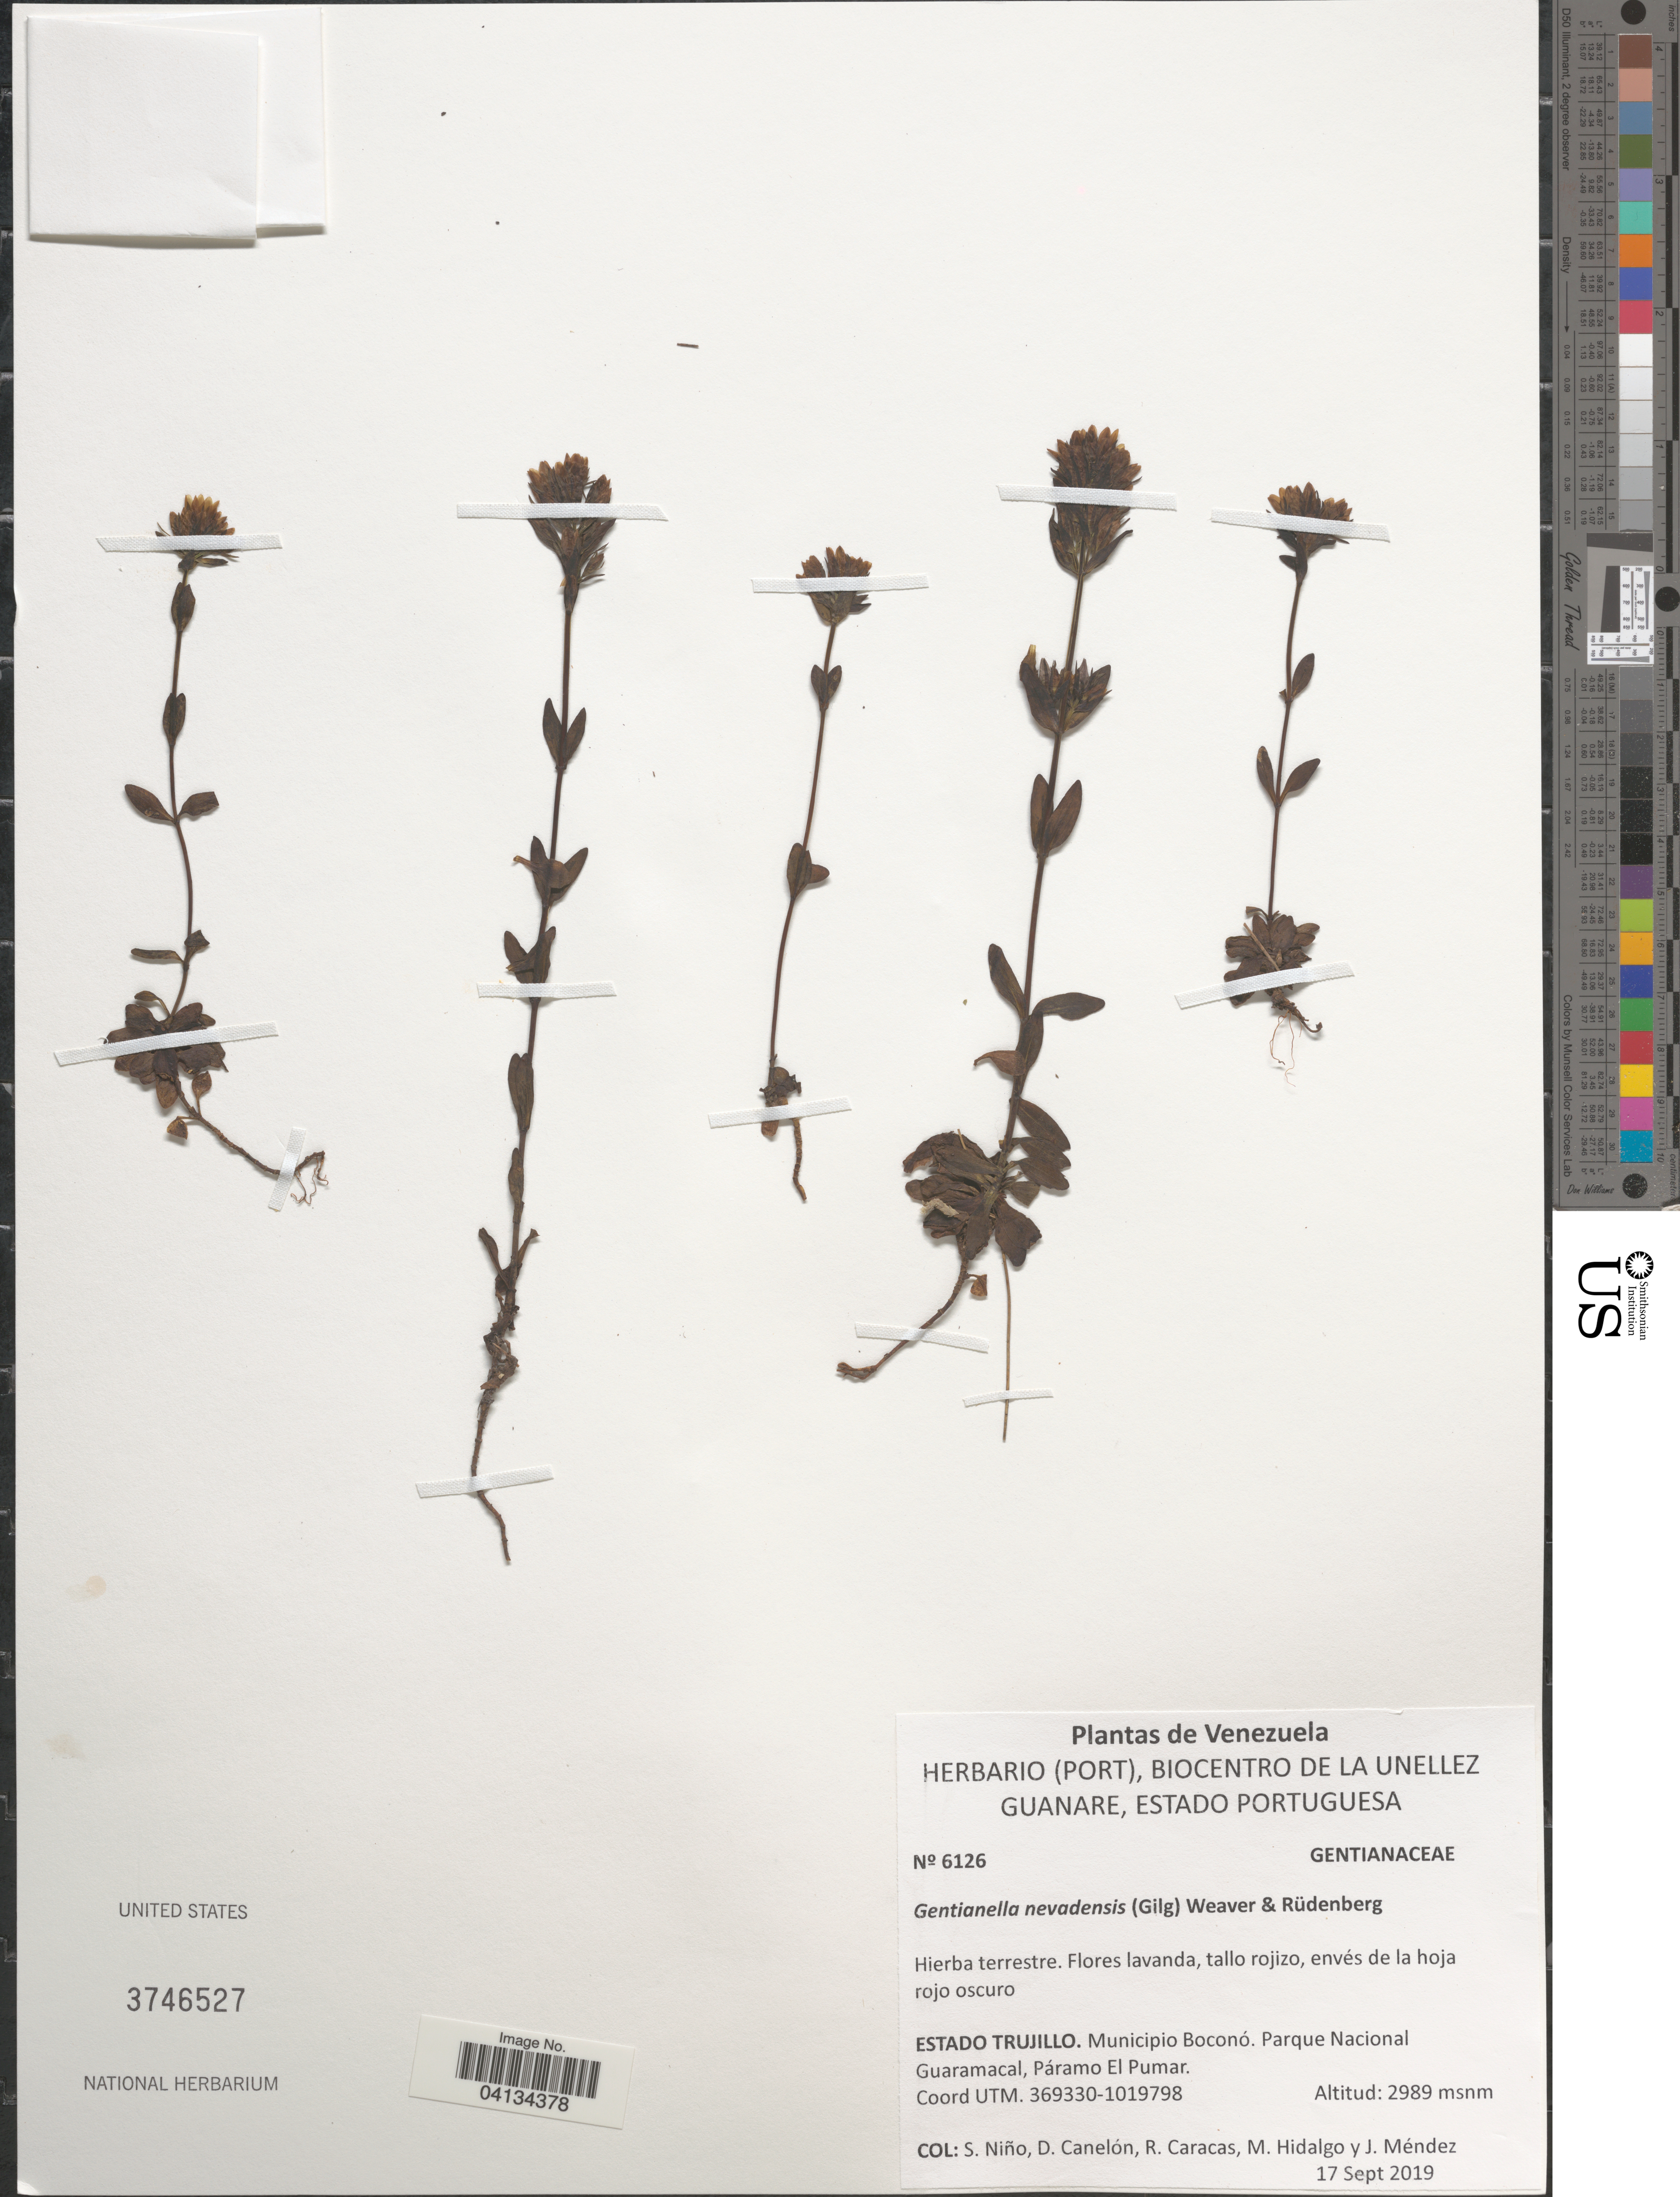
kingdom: Plantae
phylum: Tracheophyta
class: Magnoliopsida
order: Gentianales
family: Gentianaceae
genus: Gentianella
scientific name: Gentianella nevadensis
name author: (Gilg) Waever & Wüdenberg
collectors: S. M. Niño, D. Canelón, R. Caracas, M. Hidalgo & J. Mendez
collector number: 6126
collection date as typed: Transcribed d/m/y: 17/9/2019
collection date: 2019-09-17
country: Venezuela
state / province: Trujillo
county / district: Boconó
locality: Parque Nacional Guaramacal, Páramo El Pumar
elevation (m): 2989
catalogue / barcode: US 3746527